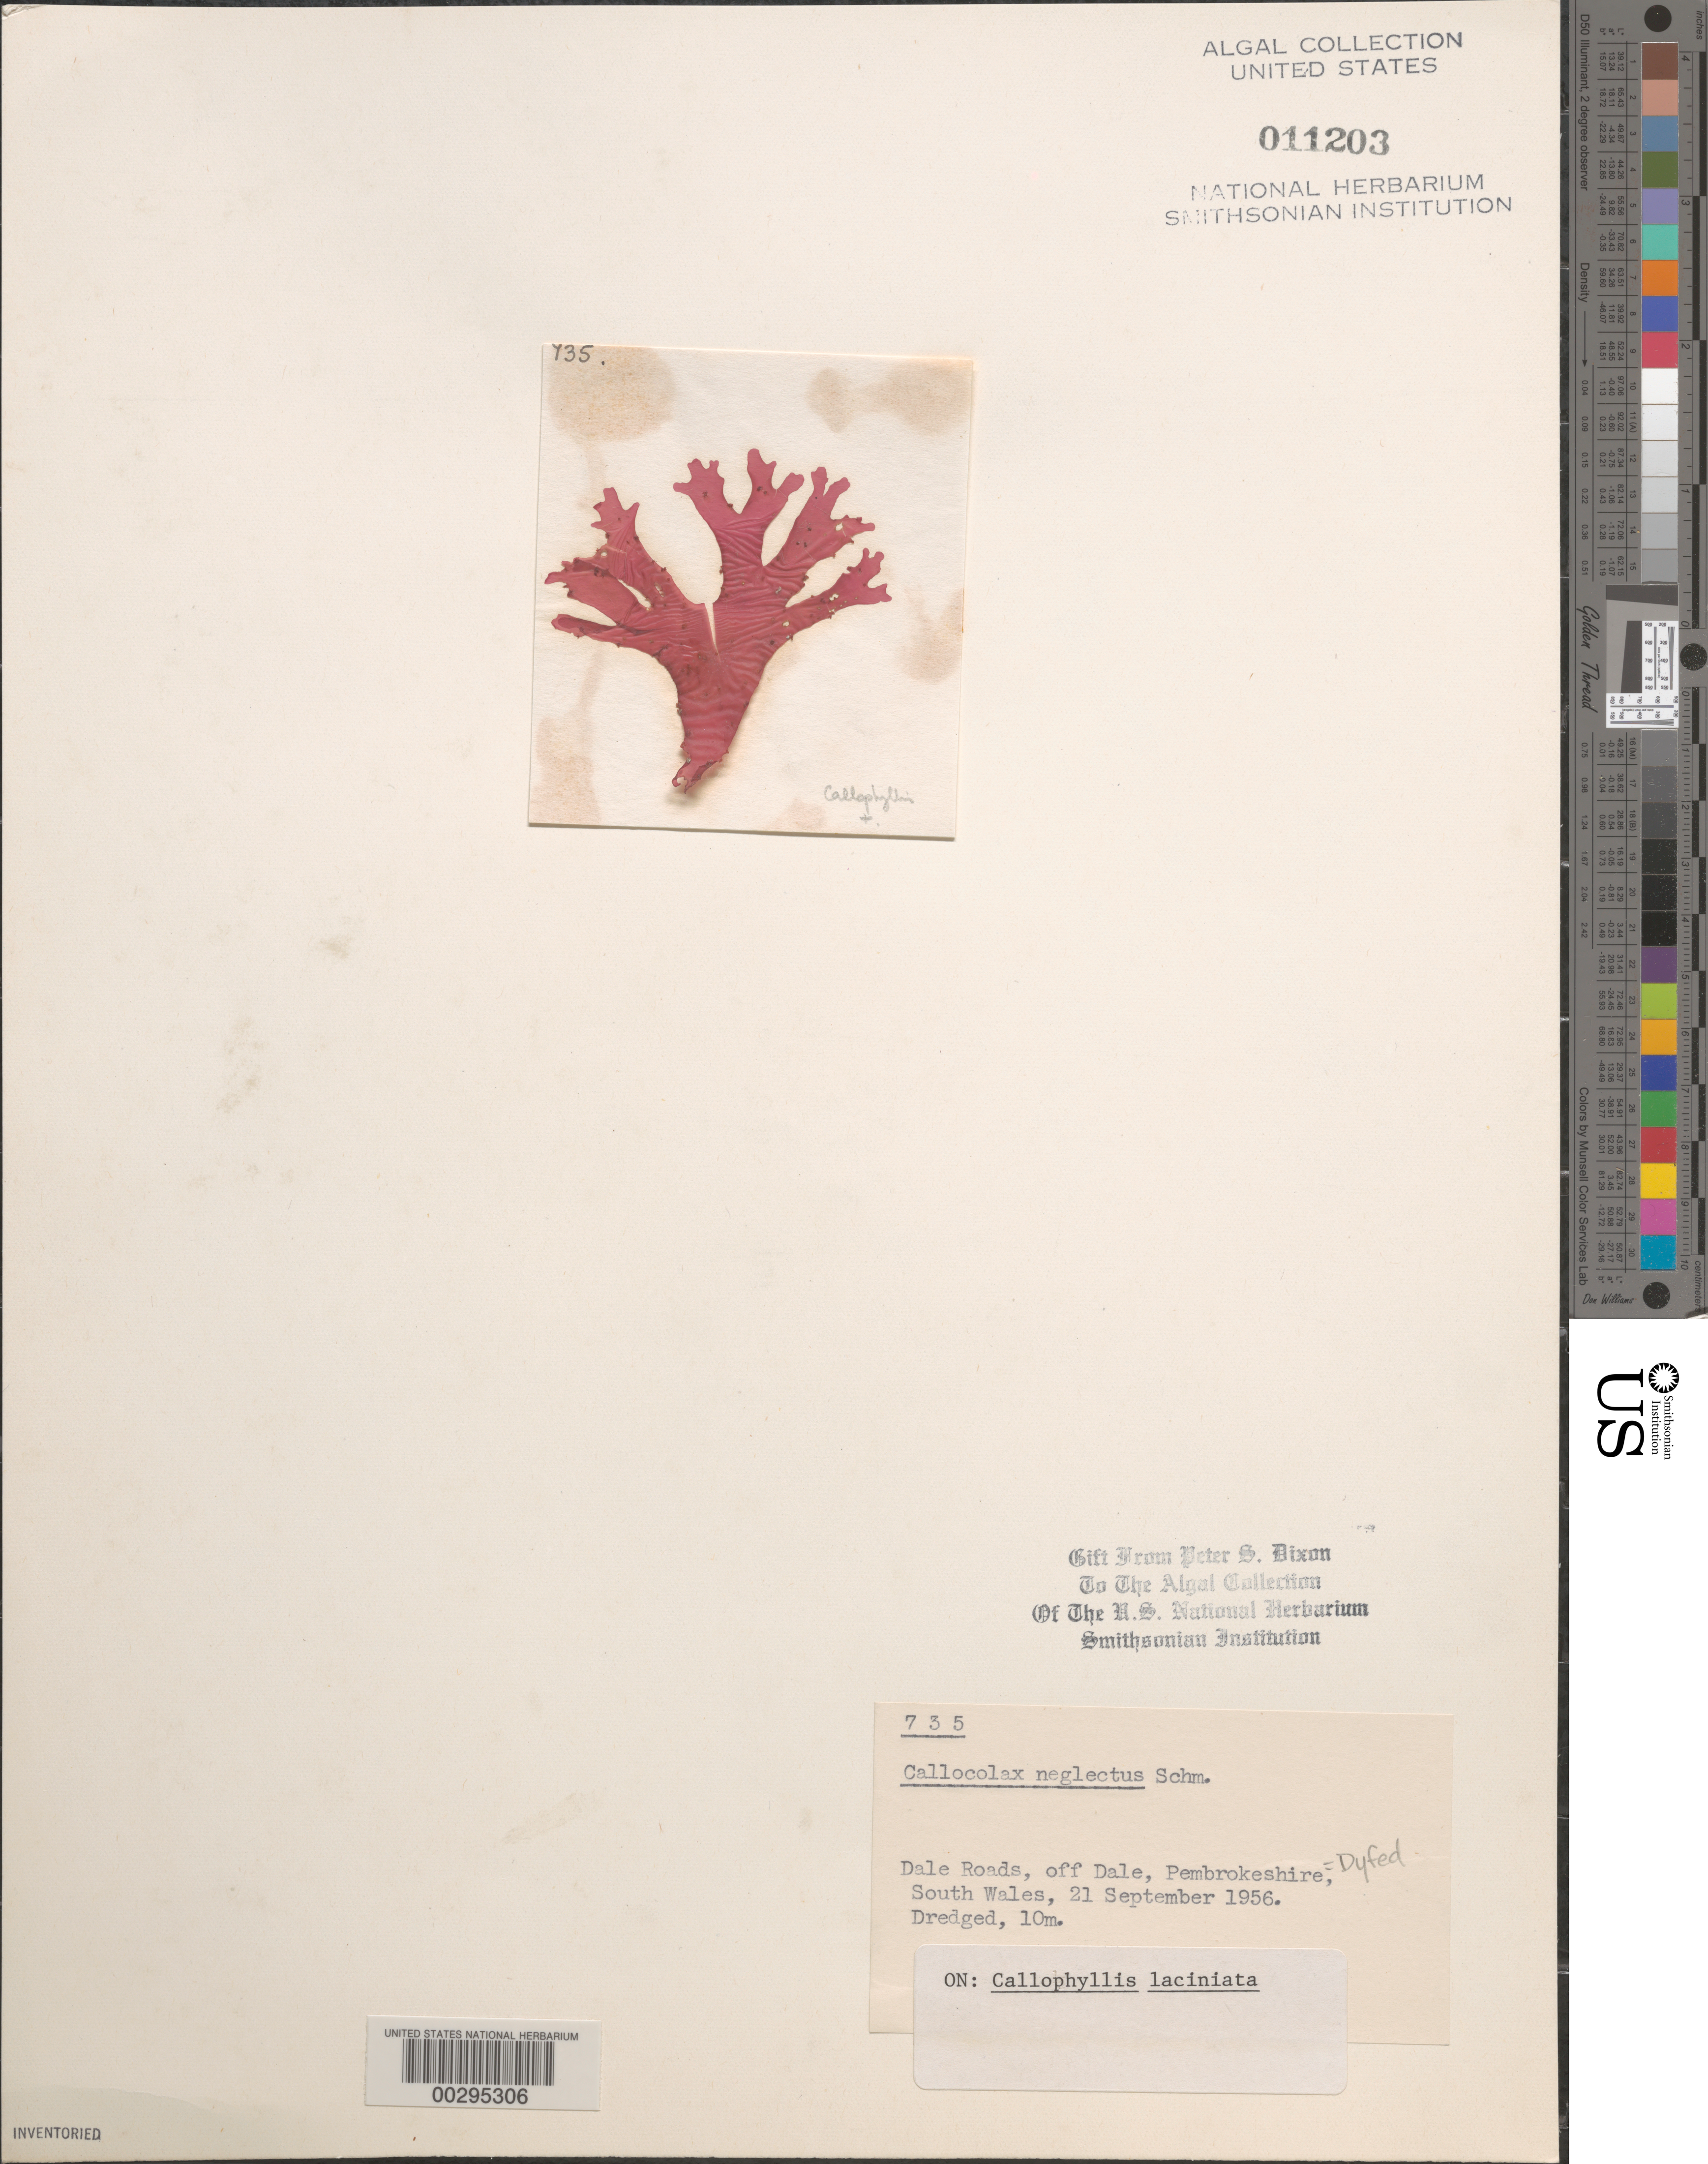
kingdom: Plantae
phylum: Rhodophyta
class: Florideophyceae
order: Gigartinales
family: Kallymeniaceae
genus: Callocolax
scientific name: Callocolax neglectus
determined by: Dixon, P. S.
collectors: P. S. Dixon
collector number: PSD 735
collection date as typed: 21 Sep 1956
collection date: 1956-09-21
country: United Kingdom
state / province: Wales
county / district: Dyfed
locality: Dale Roads, off Dale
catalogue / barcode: US 11203